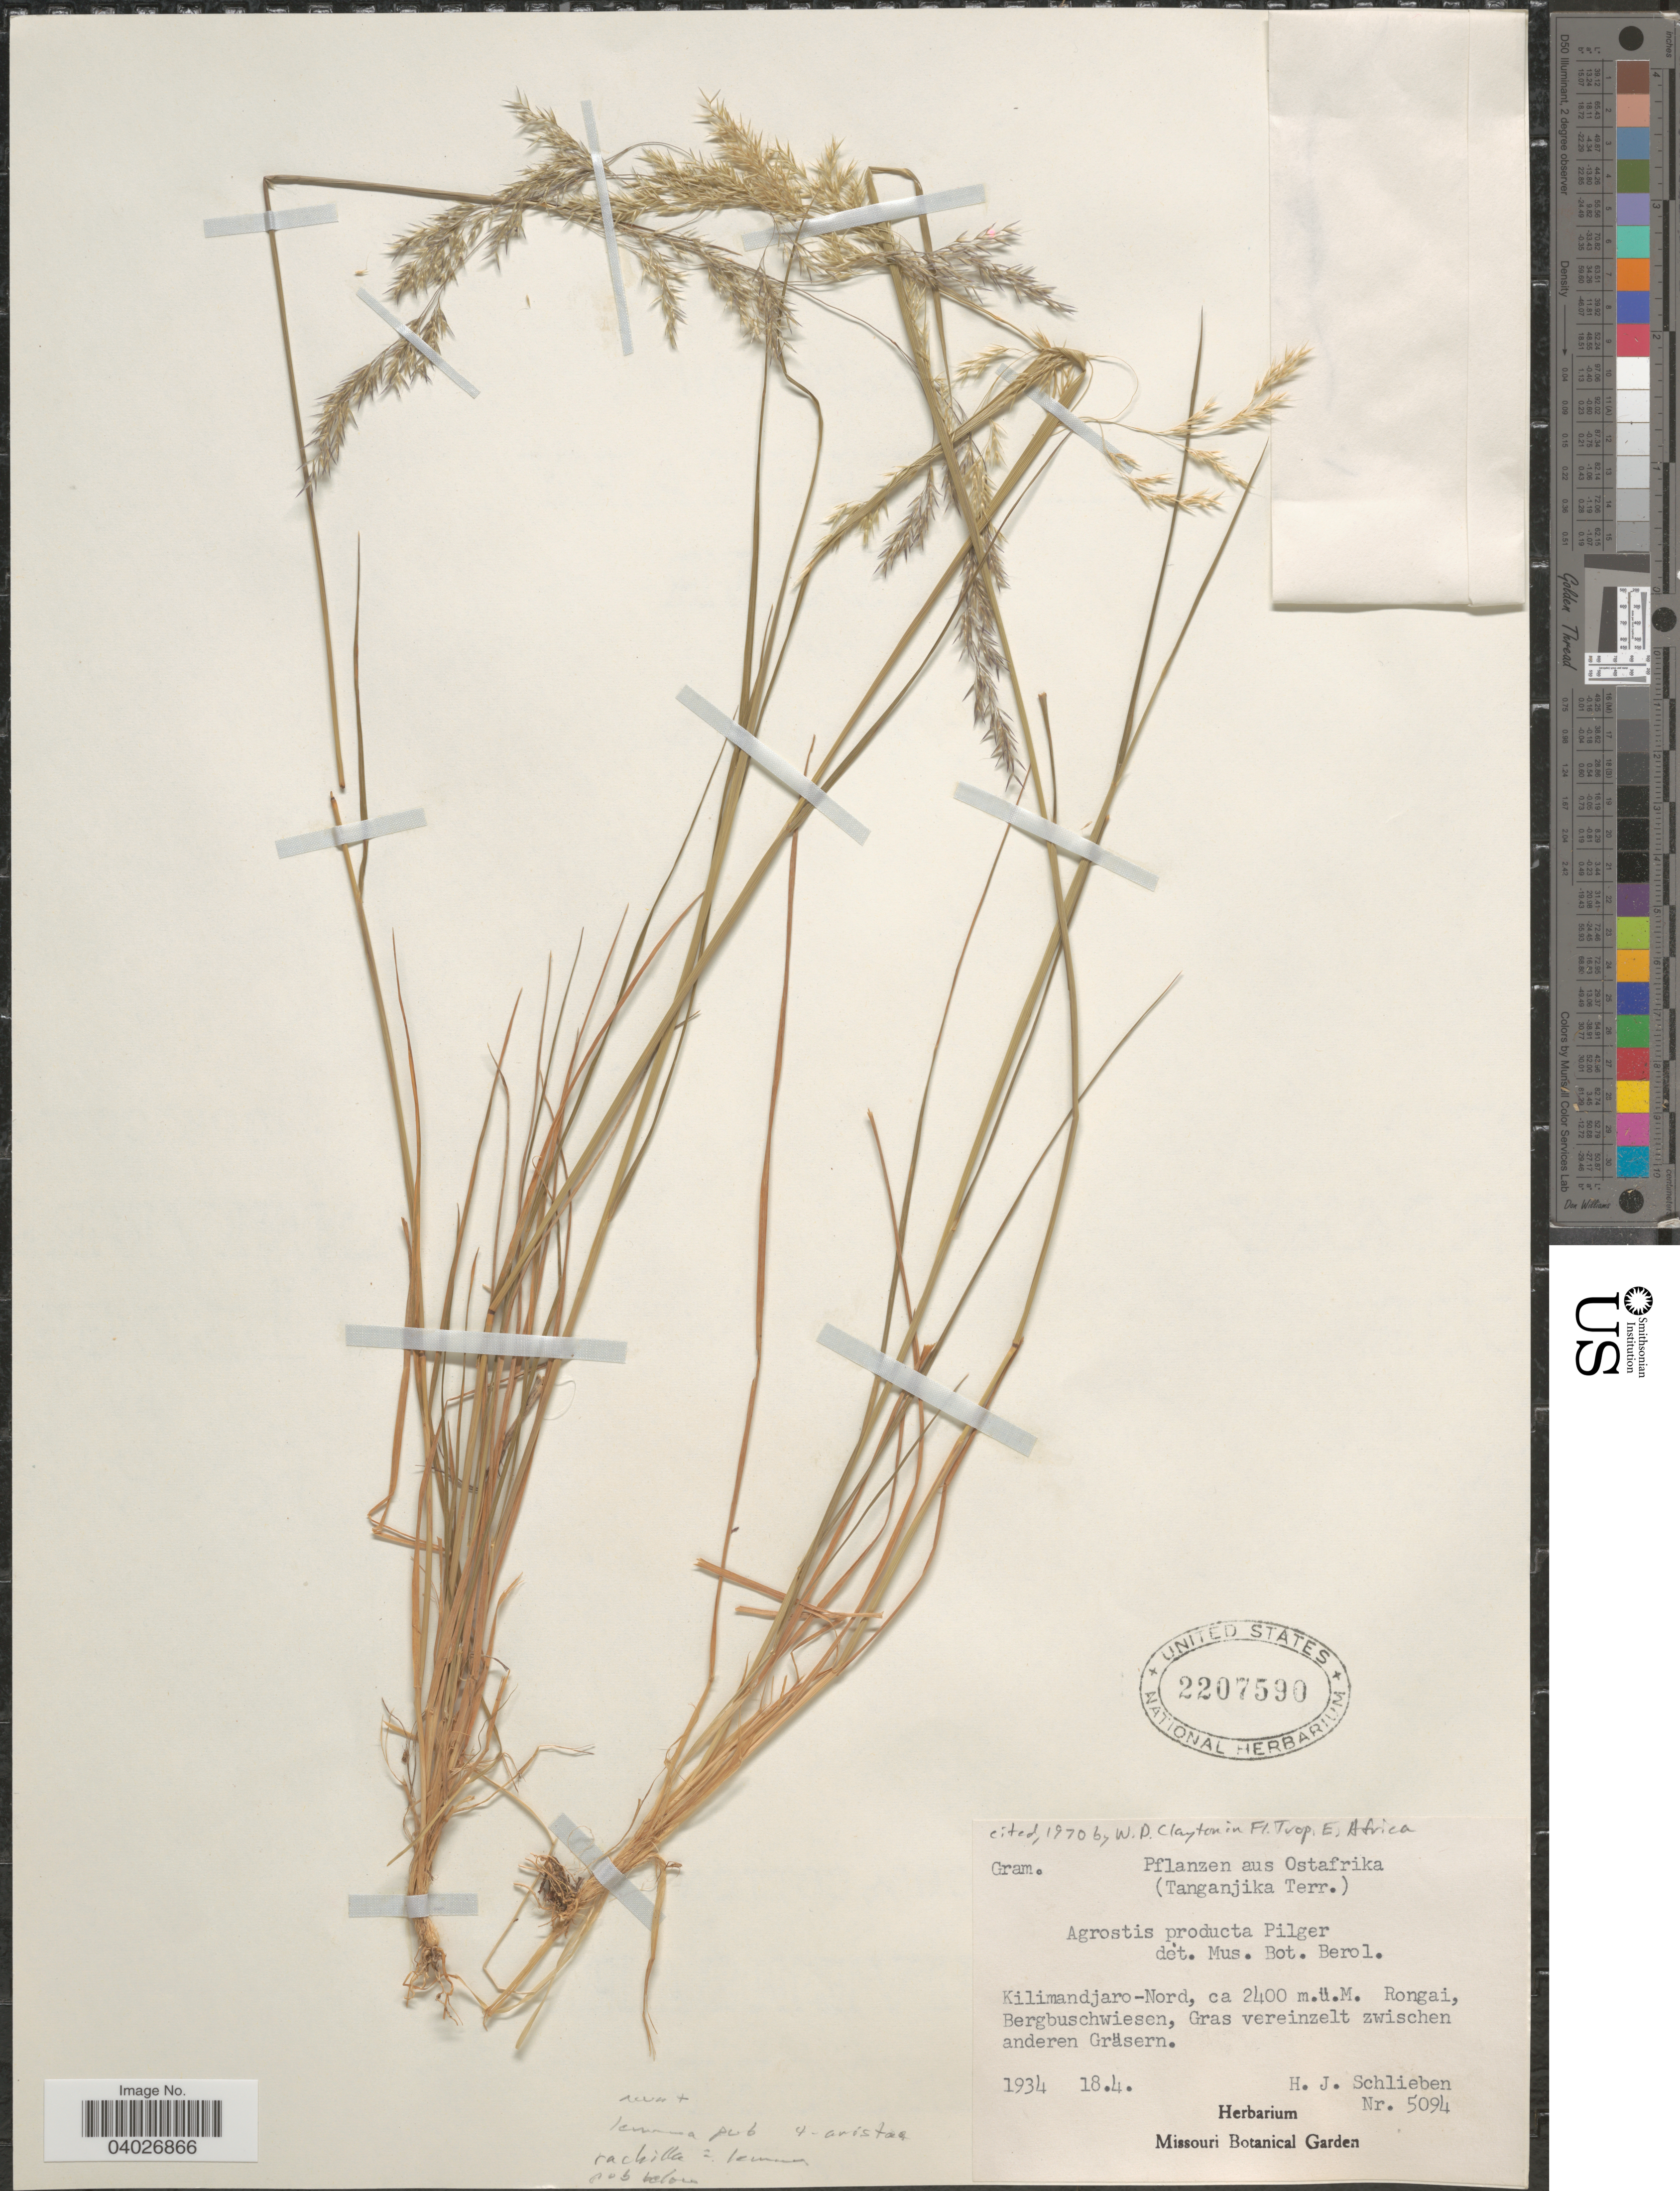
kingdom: Plantae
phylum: Tracheophyta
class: Liliopsida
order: Poales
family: Poaceae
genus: Agrostis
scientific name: Agrostis producta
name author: Pilg.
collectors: H. J. Schlieben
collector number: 5094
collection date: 1934-04-18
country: Tanzania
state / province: Kilimanjaro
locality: Ostafrika (Tanganjika Terr.). Kilimandjaro-Nord. Rongai.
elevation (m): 2400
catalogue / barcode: US 2207590